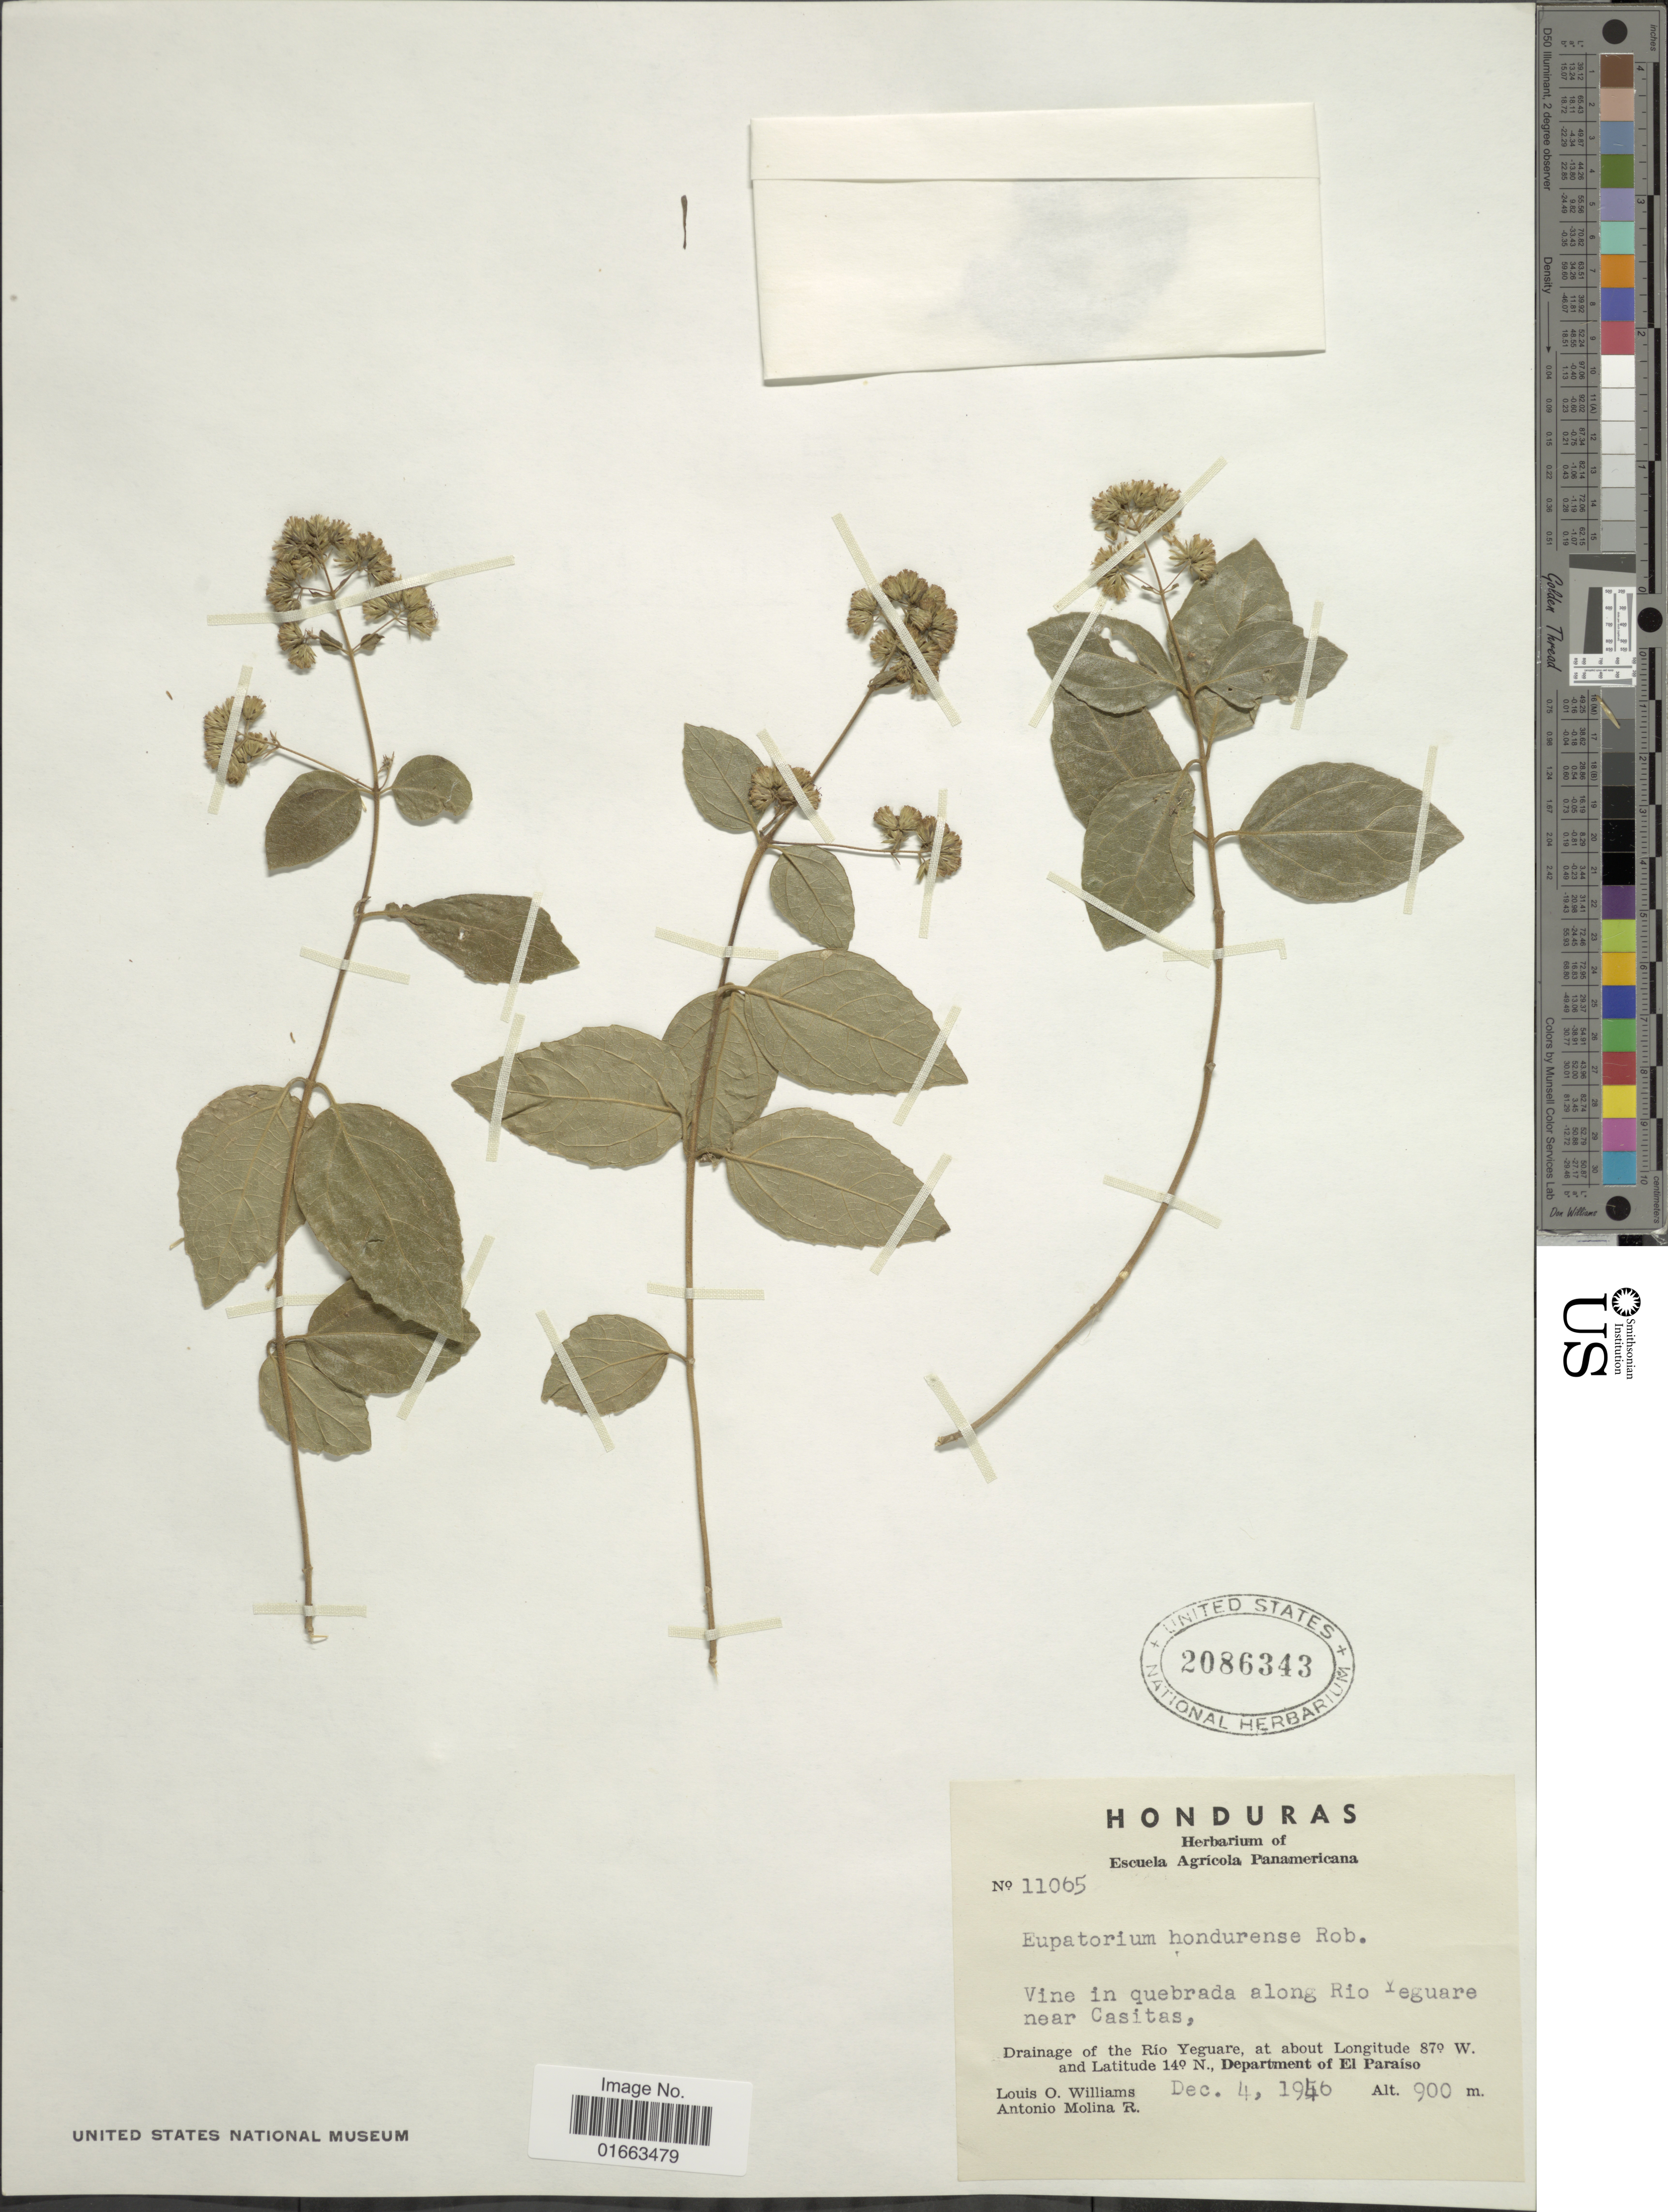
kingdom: Plantae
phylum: Tracheophyta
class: Magnoliopsida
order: Asterales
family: Asteraceae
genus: Koanophyllon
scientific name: Koanophyllon hondurensis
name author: (B.L. Rob.) R.M. King & H. Rob.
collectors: L. O. Williams & A. Molina R.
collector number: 11065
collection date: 1946-12-04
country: Honduras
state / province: El Paraíso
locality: Vine in quebrada along Rio Yeguare near Casitas, drainage of the Río Yeguare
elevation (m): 900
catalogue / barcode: US 2086343